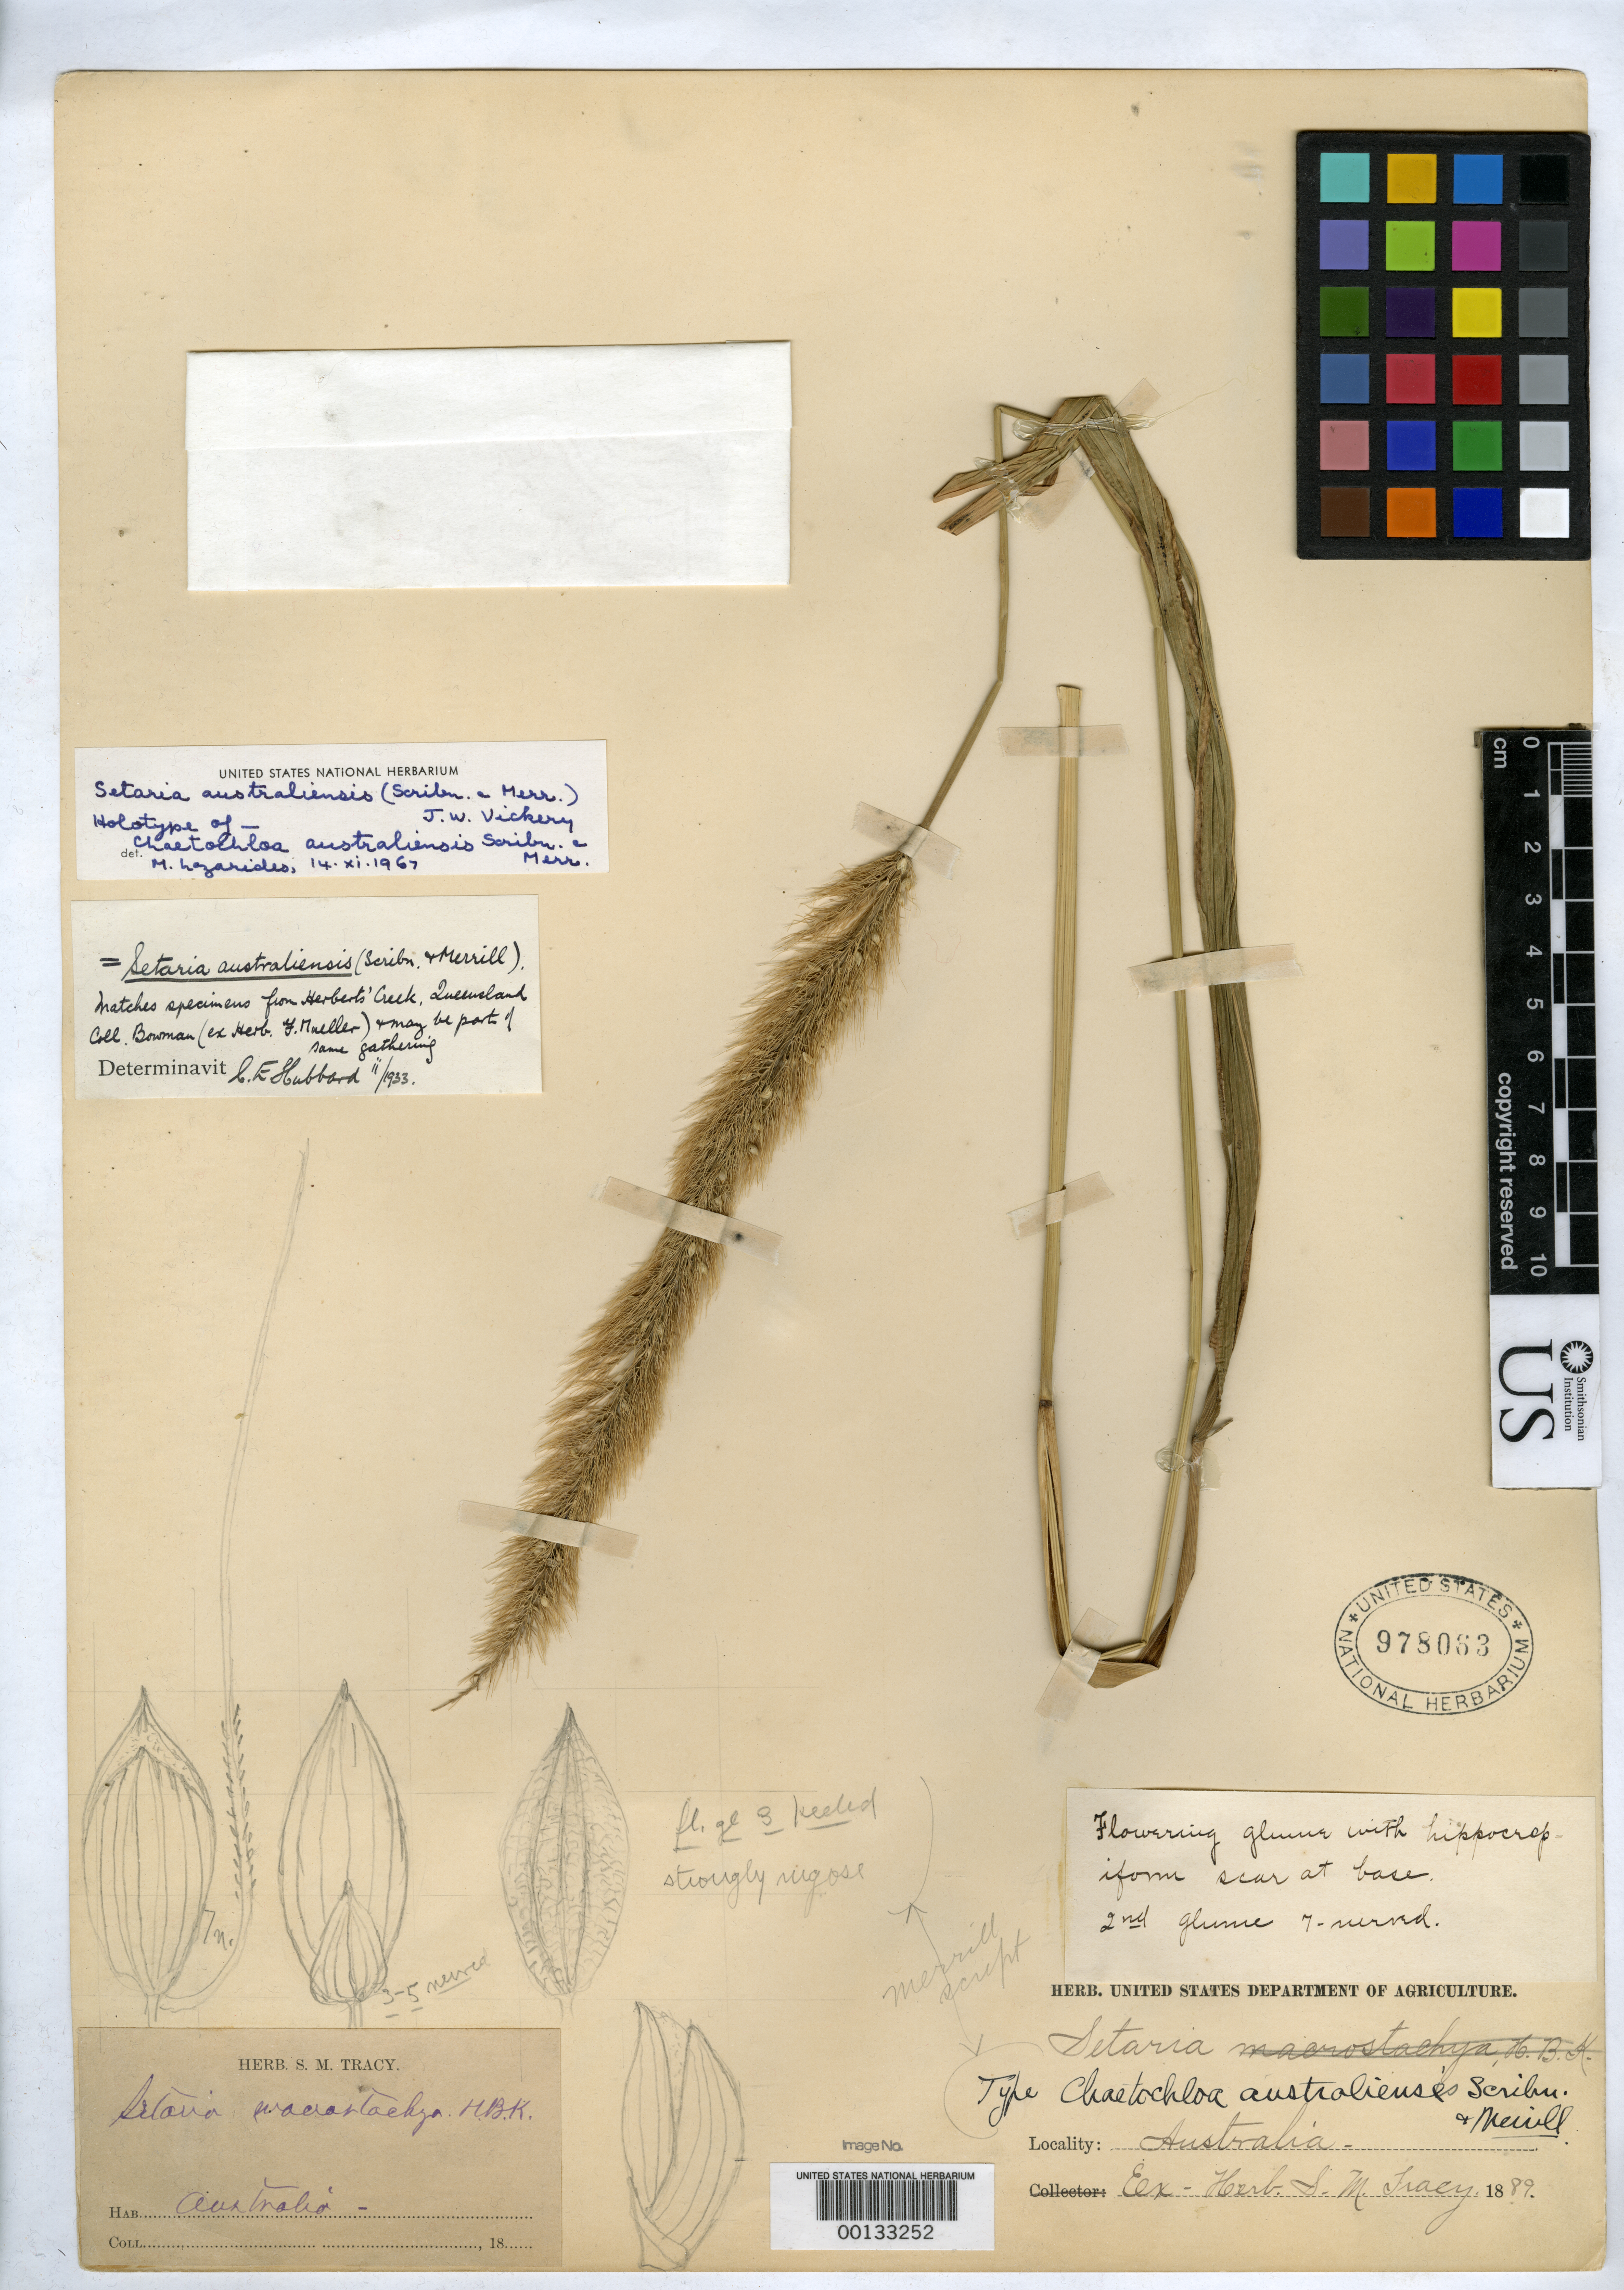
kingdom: Plantae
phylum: Tracheophyta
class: Liliopsida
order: Poales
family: Poaceae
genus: Chaetochloa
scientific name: Chaetochloa australiensis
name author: Scribn. & Merr.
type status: Holotype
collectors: S. M. Tracy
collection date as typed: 1889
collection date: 1889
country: Australia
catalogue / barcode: US 978063